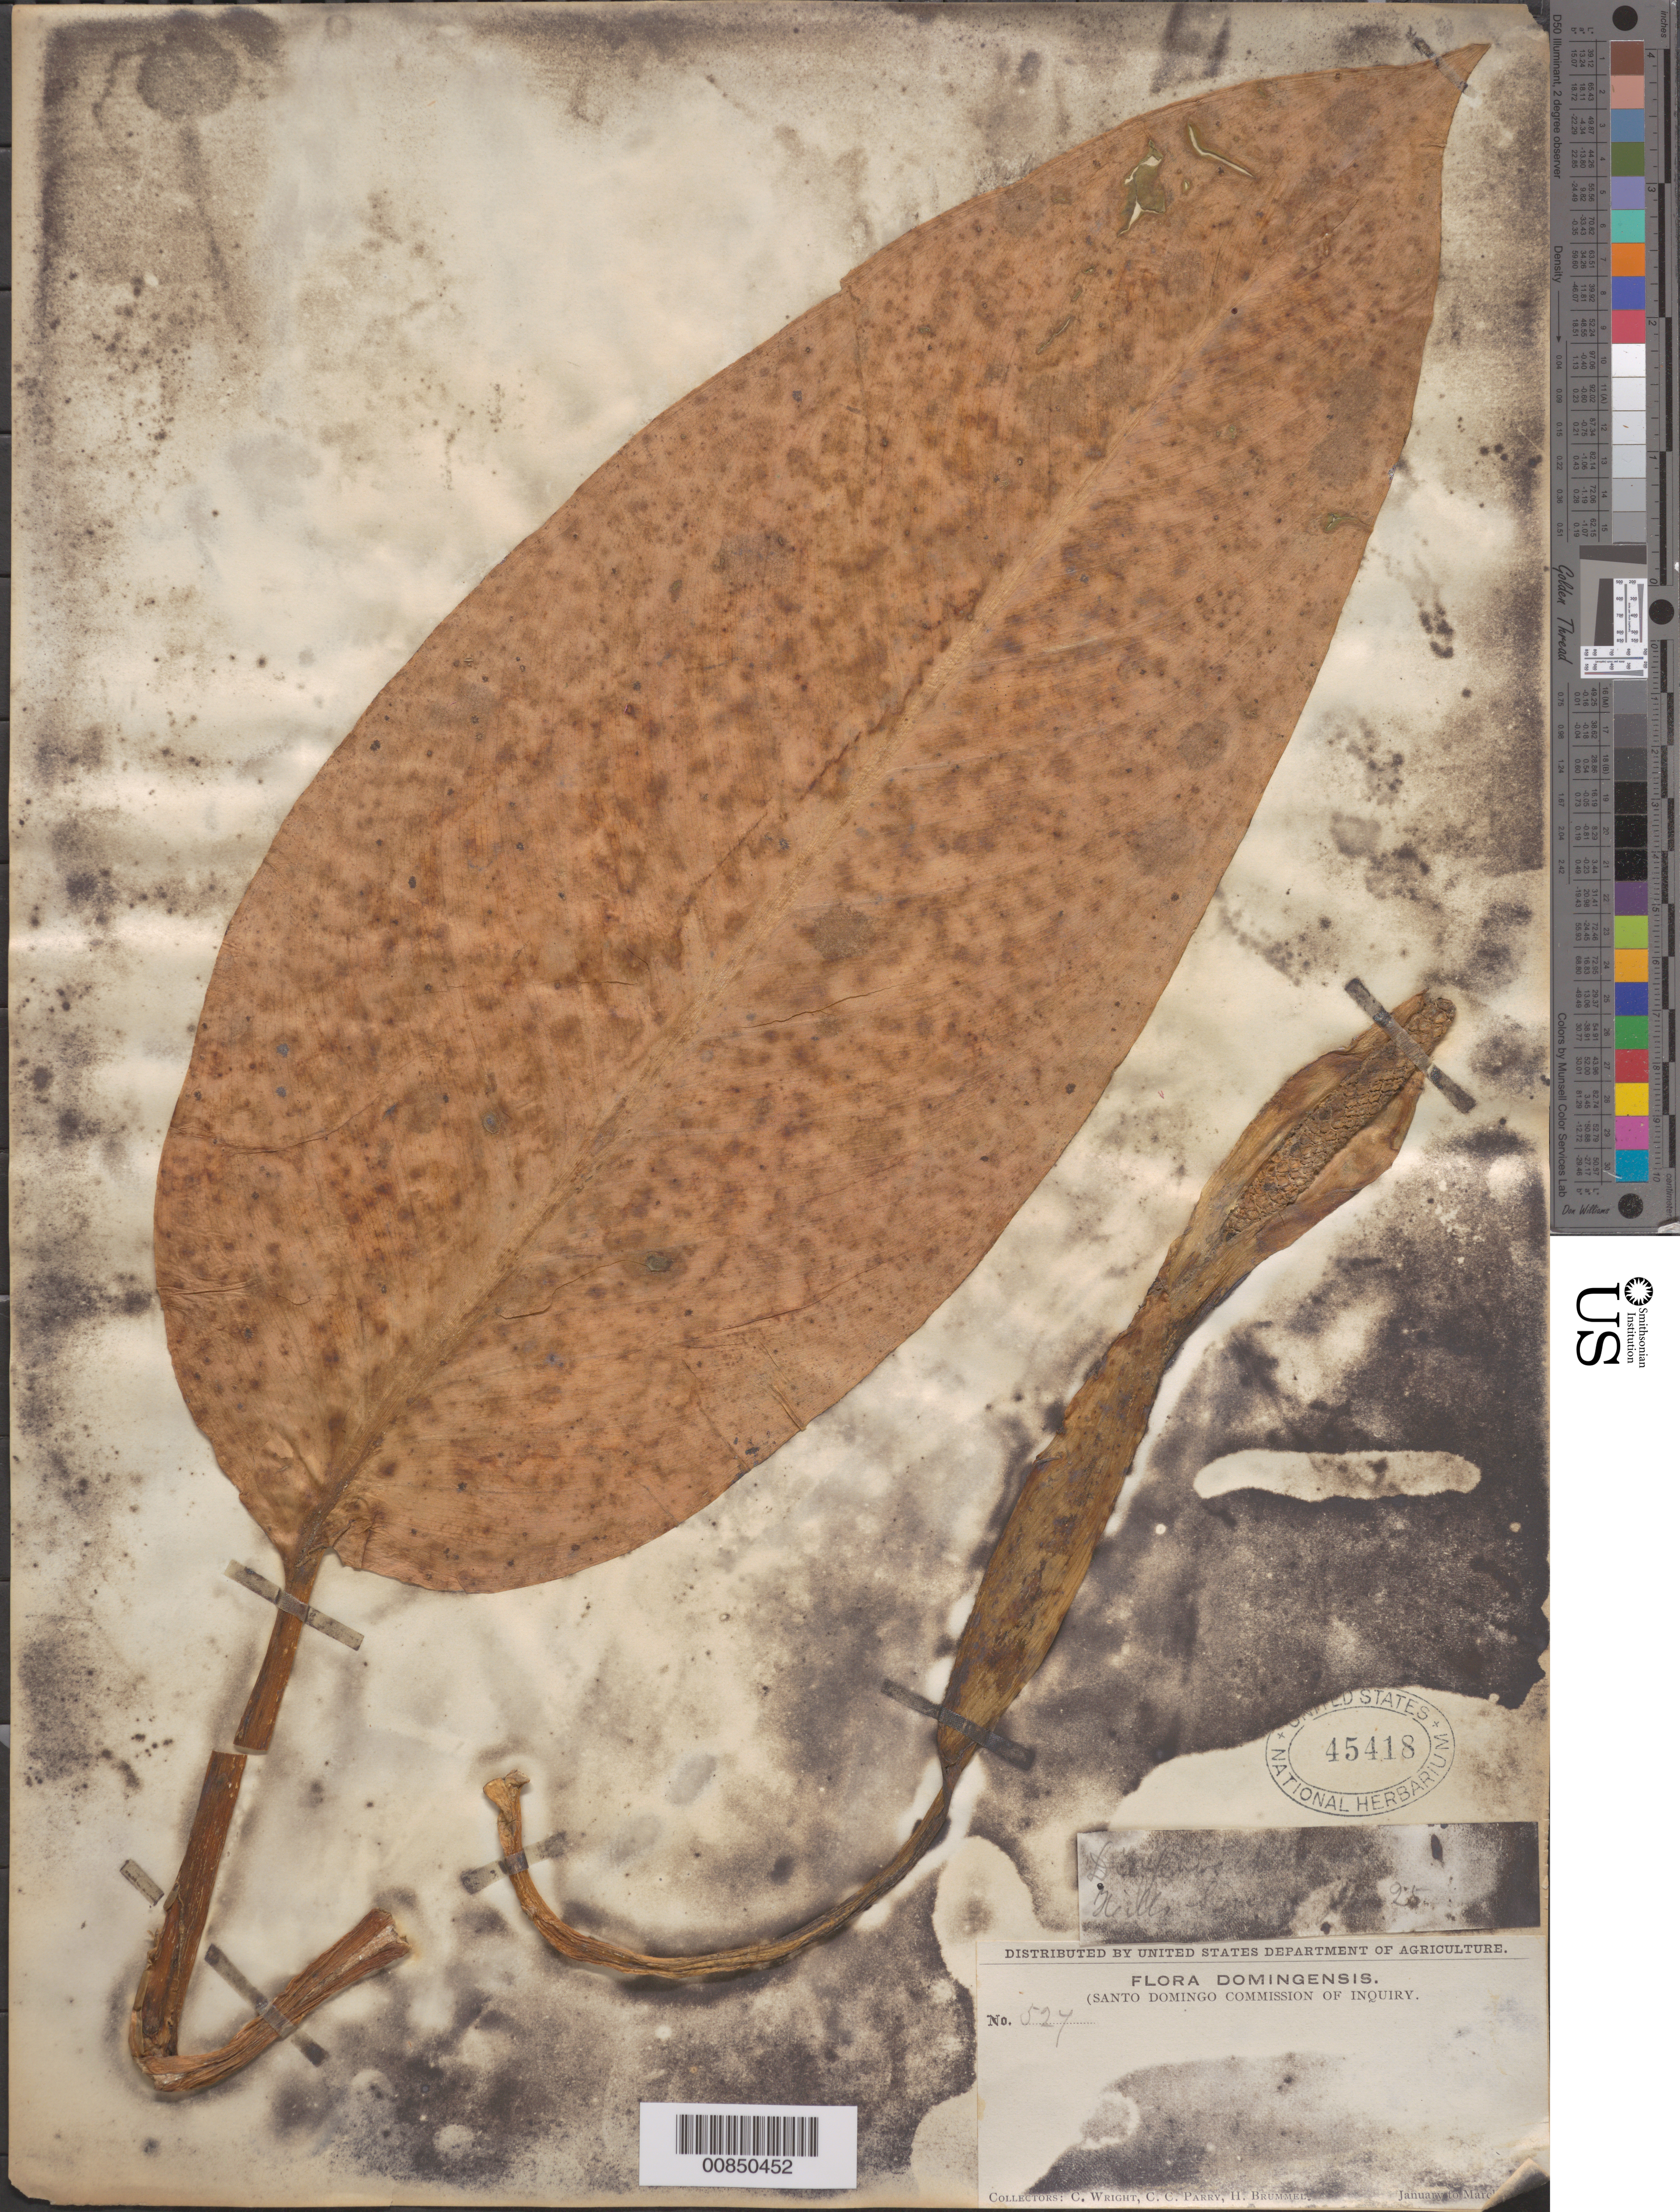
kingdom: Plantae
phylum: Tracheophyta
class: Liliopsida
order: Alismatales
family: Araceae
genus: Dieffenbachia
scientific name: Dieffenbachia seguine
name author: (Jacq.) Schott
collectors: C. Wright, C. C. Parry & H. Brummel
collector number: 524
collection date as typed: Jan 1871 to -- Mar 1871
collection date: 1871-01/1871-03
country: Dominican Republic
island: Hispaniola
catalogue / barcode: US 45418